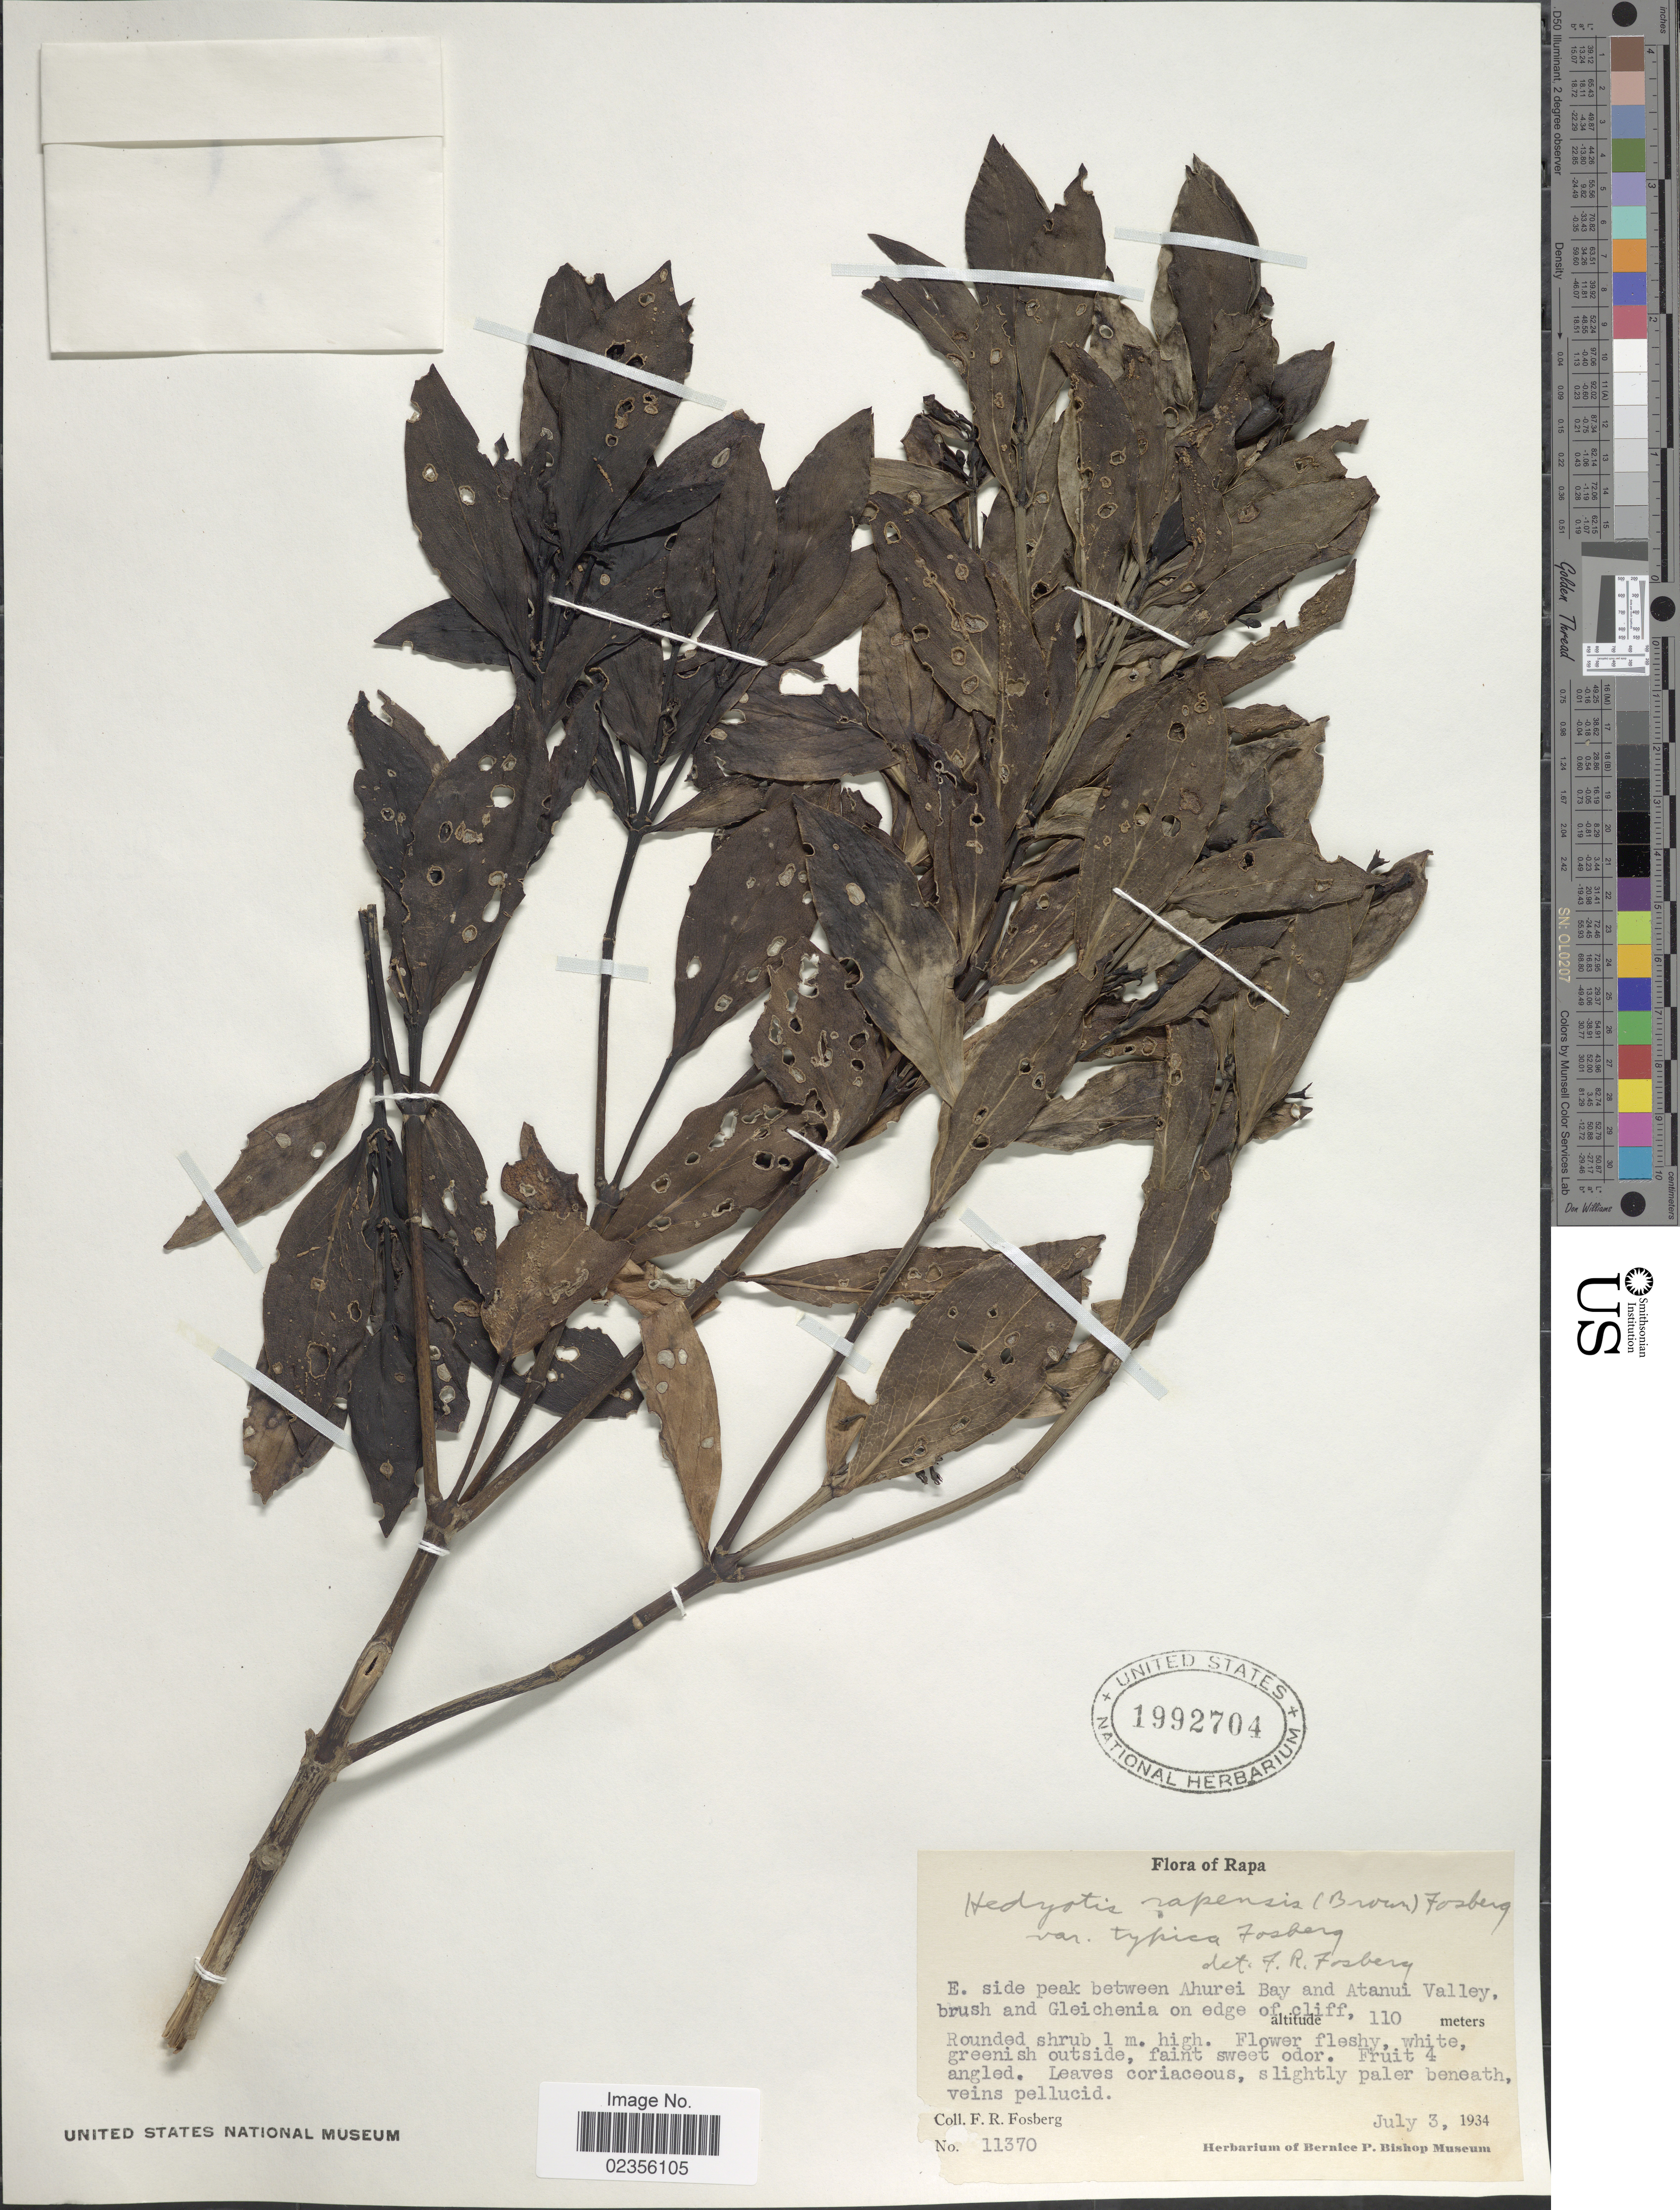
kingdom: Plantae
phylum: Tracheophyta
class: Magnoliopsida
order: Gentianales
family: Rubiaceae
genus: Kadua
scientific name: Kadua rapensis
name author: F. Br.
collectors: F. R. Fosberg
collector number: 11370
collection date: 1934-07-03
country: French Polynesia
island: Rapa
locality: Rapa. E. side peak between Ahurei Bay and Atanui Valley, brush and Gleichenia on edge of cliff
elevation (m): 110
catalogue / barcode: US 1992704